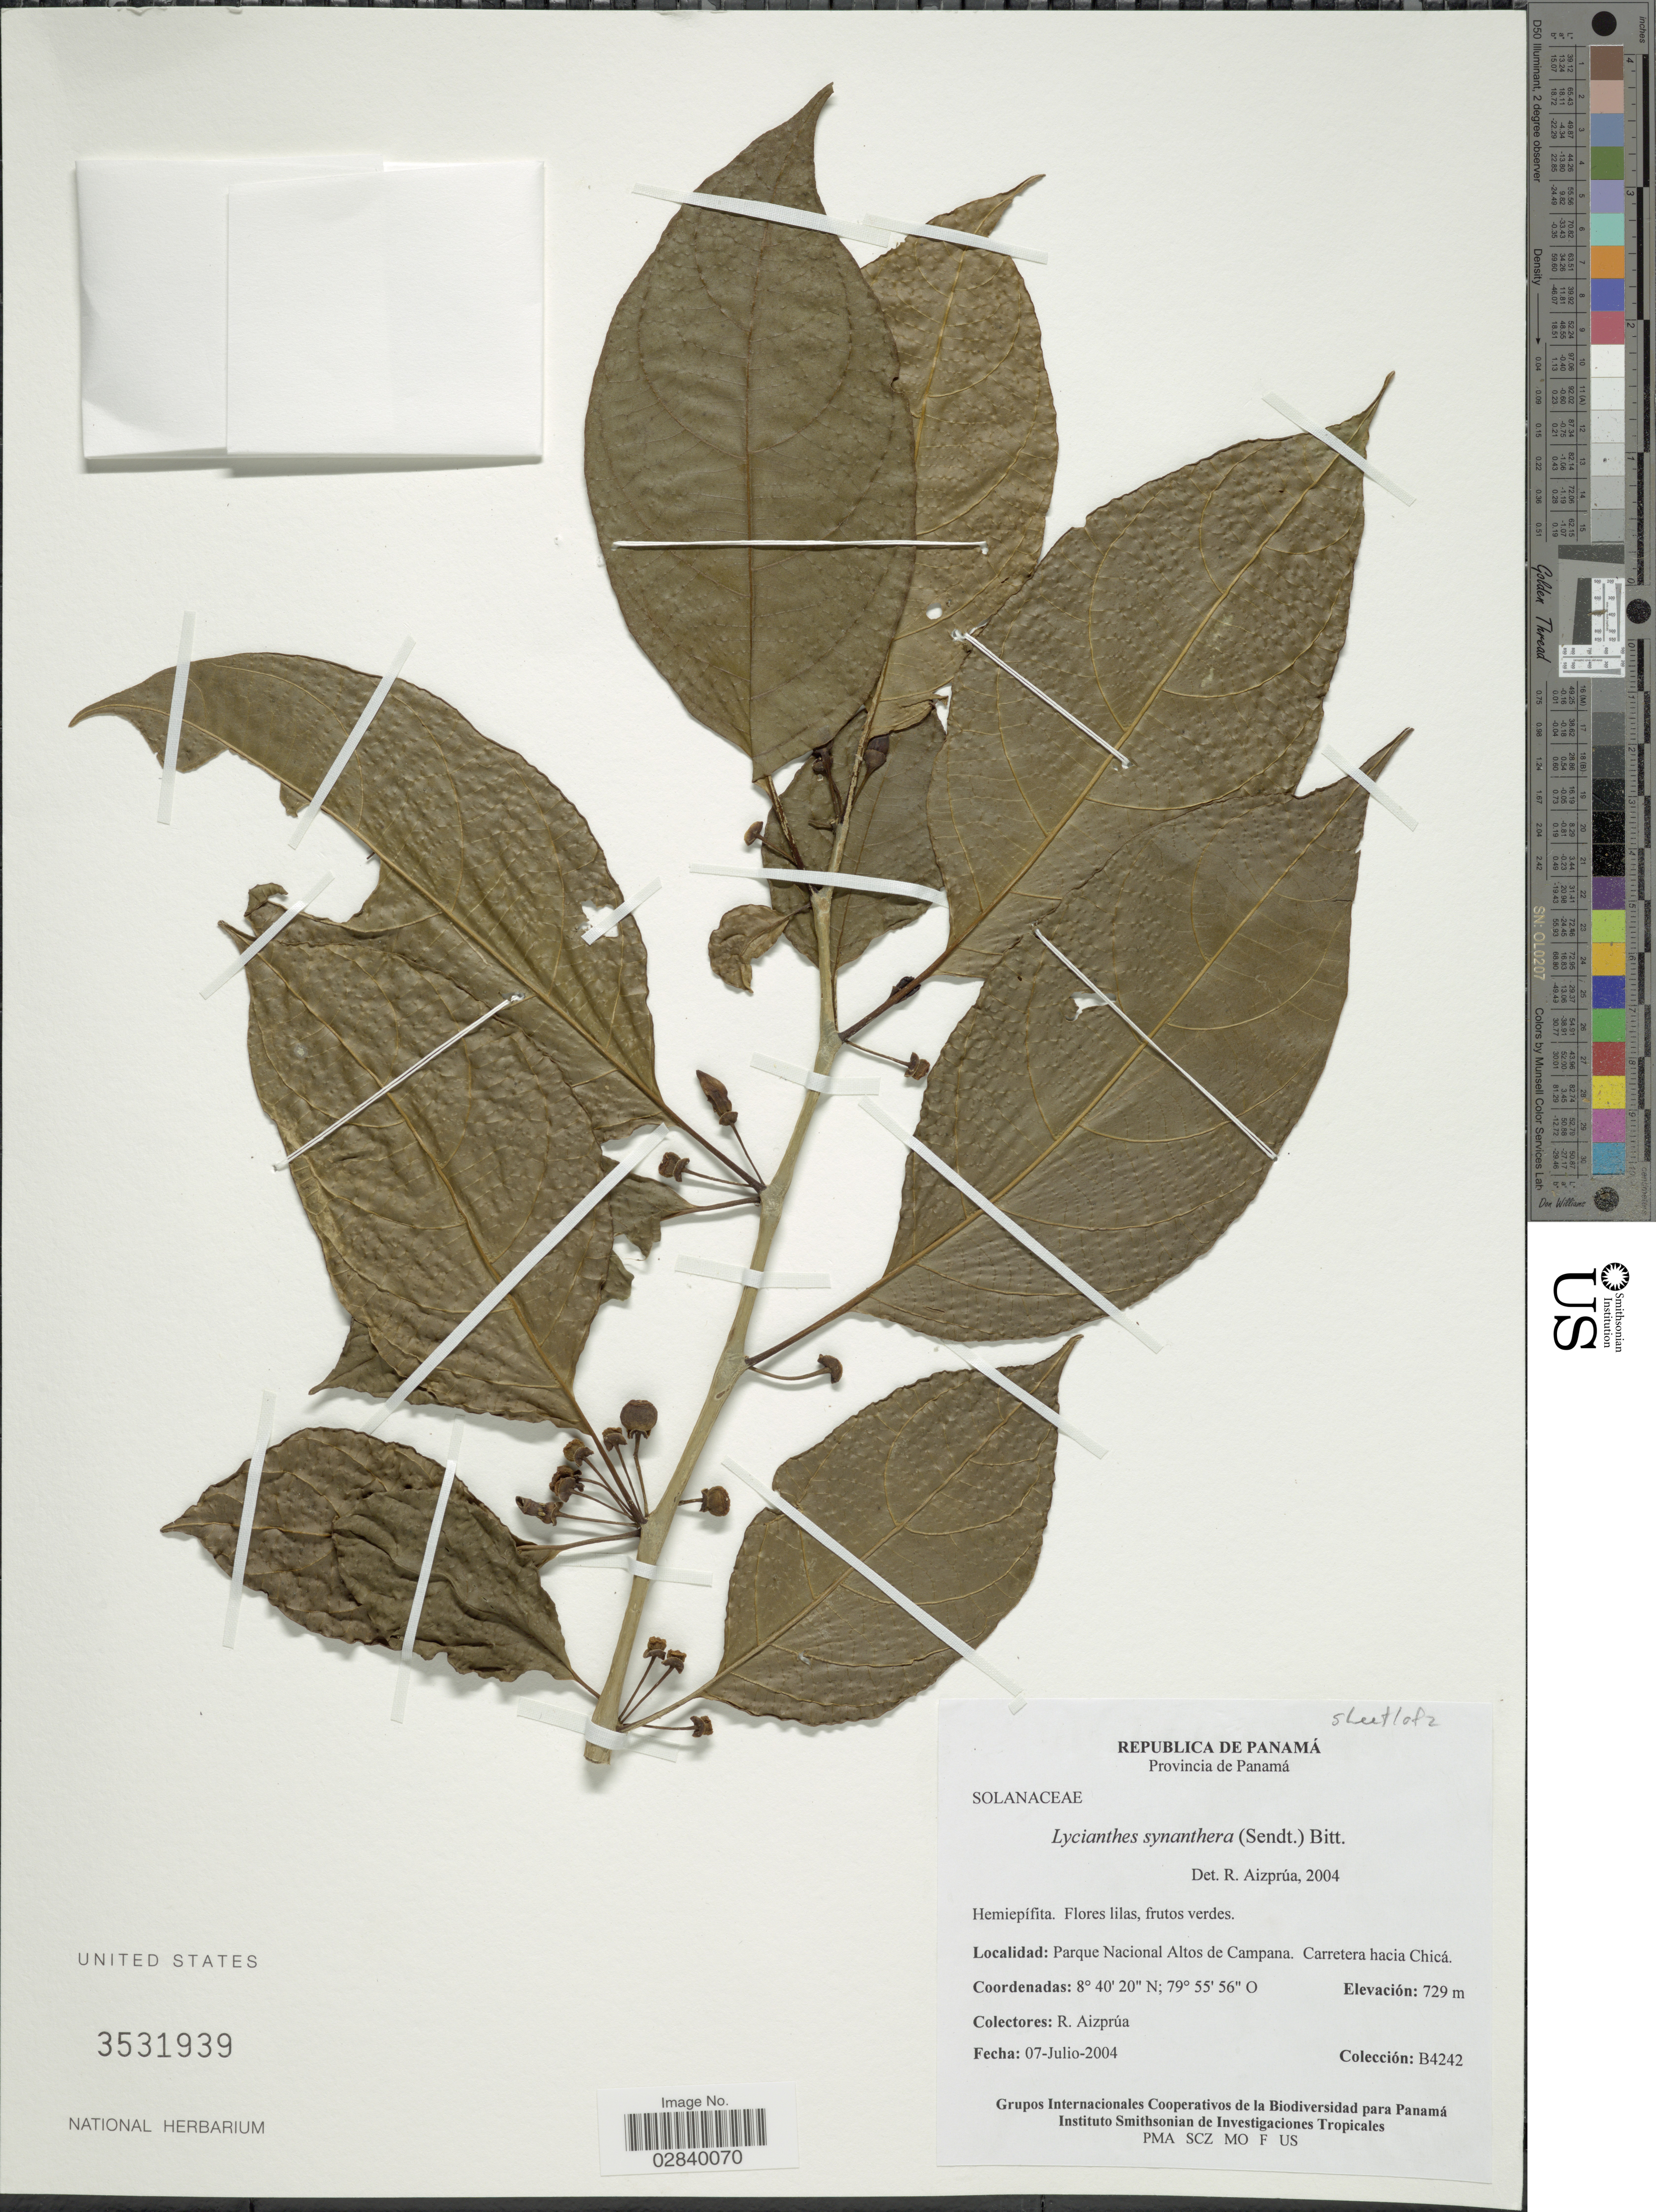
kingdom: Plantae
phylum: Tracheophyta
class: Magnoliopsida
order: Solanales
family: Solanaceae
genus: Lycianthes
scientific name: Lycianthes synanthera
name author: (Sendtn.) Bitter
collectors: R. Aizprúa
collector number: B4242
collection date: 2004-07-07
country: Panama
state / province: Panamá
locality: Parque Nacional Altos de Campana. Carretera hacia Chicá.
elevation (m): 729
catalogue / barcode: US 3531939